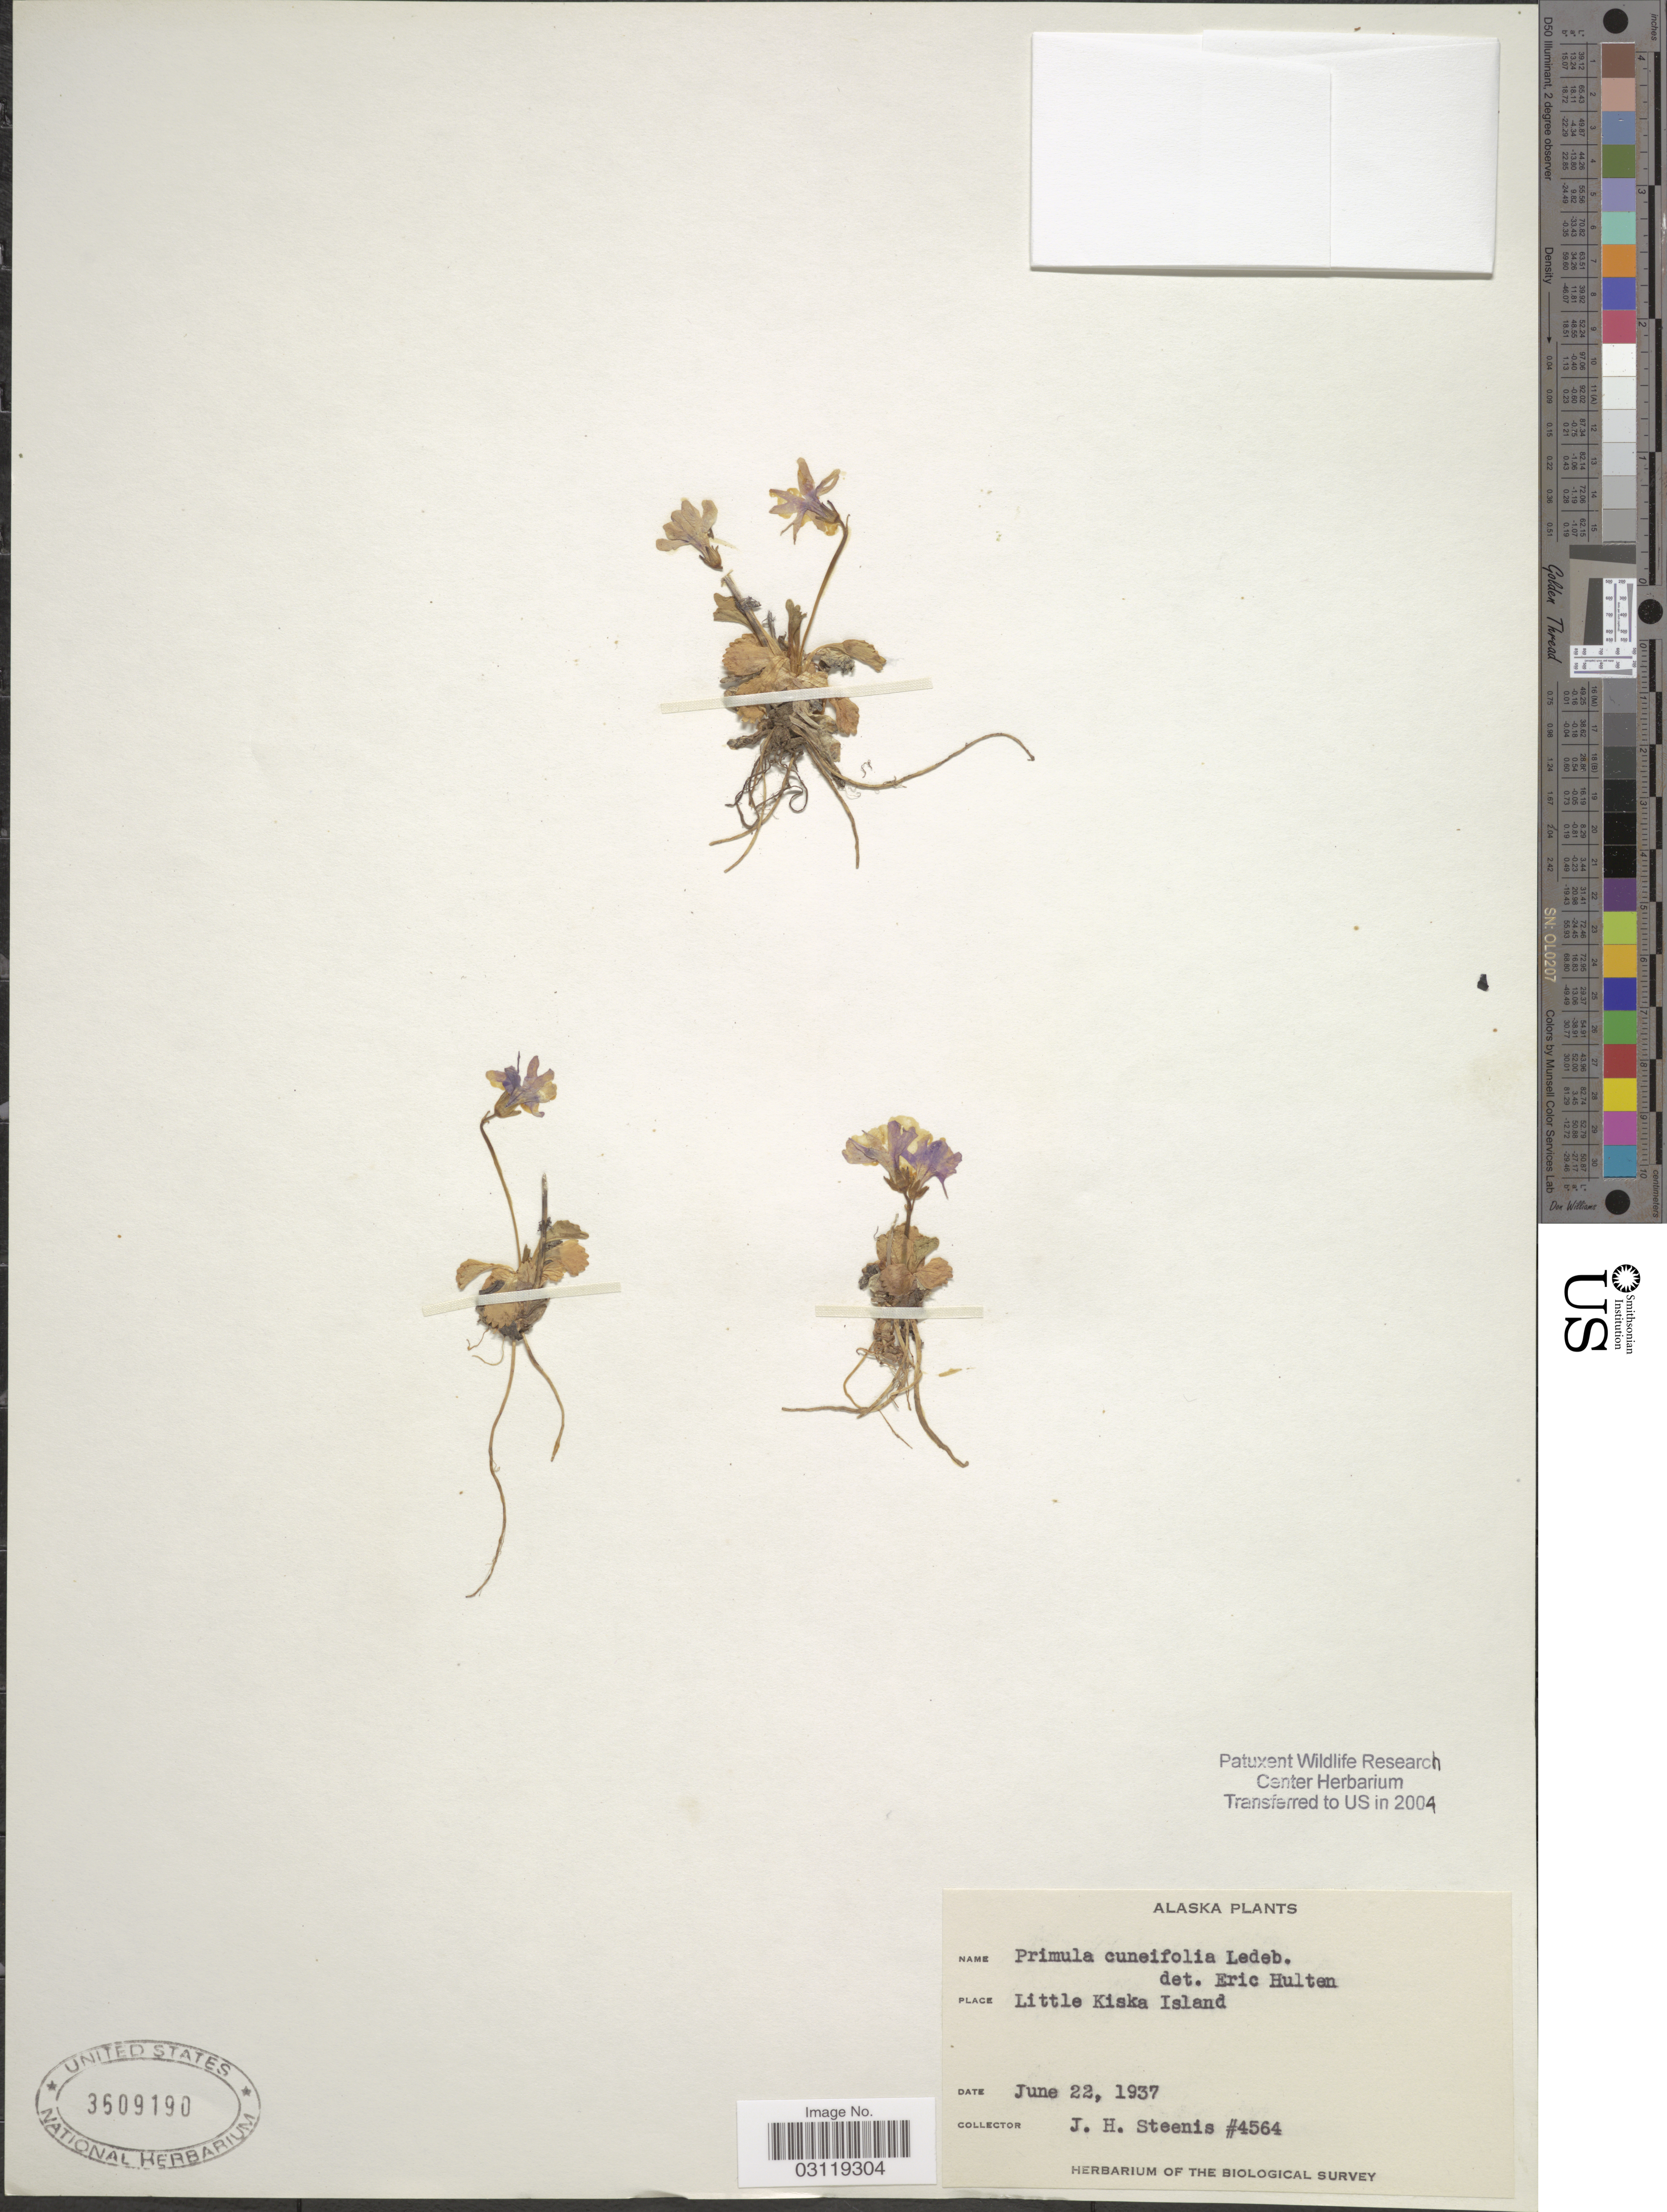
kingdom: Plantae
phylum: Tracheophyta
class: Magnoliopsida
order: Ericales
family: Primulaceae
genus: Primula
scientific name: Primula cuneifolia subsp. cuneifolia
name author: Ledeb.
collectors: J. H. Steenis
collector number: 4564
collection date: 1937-06-22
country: United States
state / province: Alaska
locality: Little Kiska Island.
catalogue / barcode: US 3609190